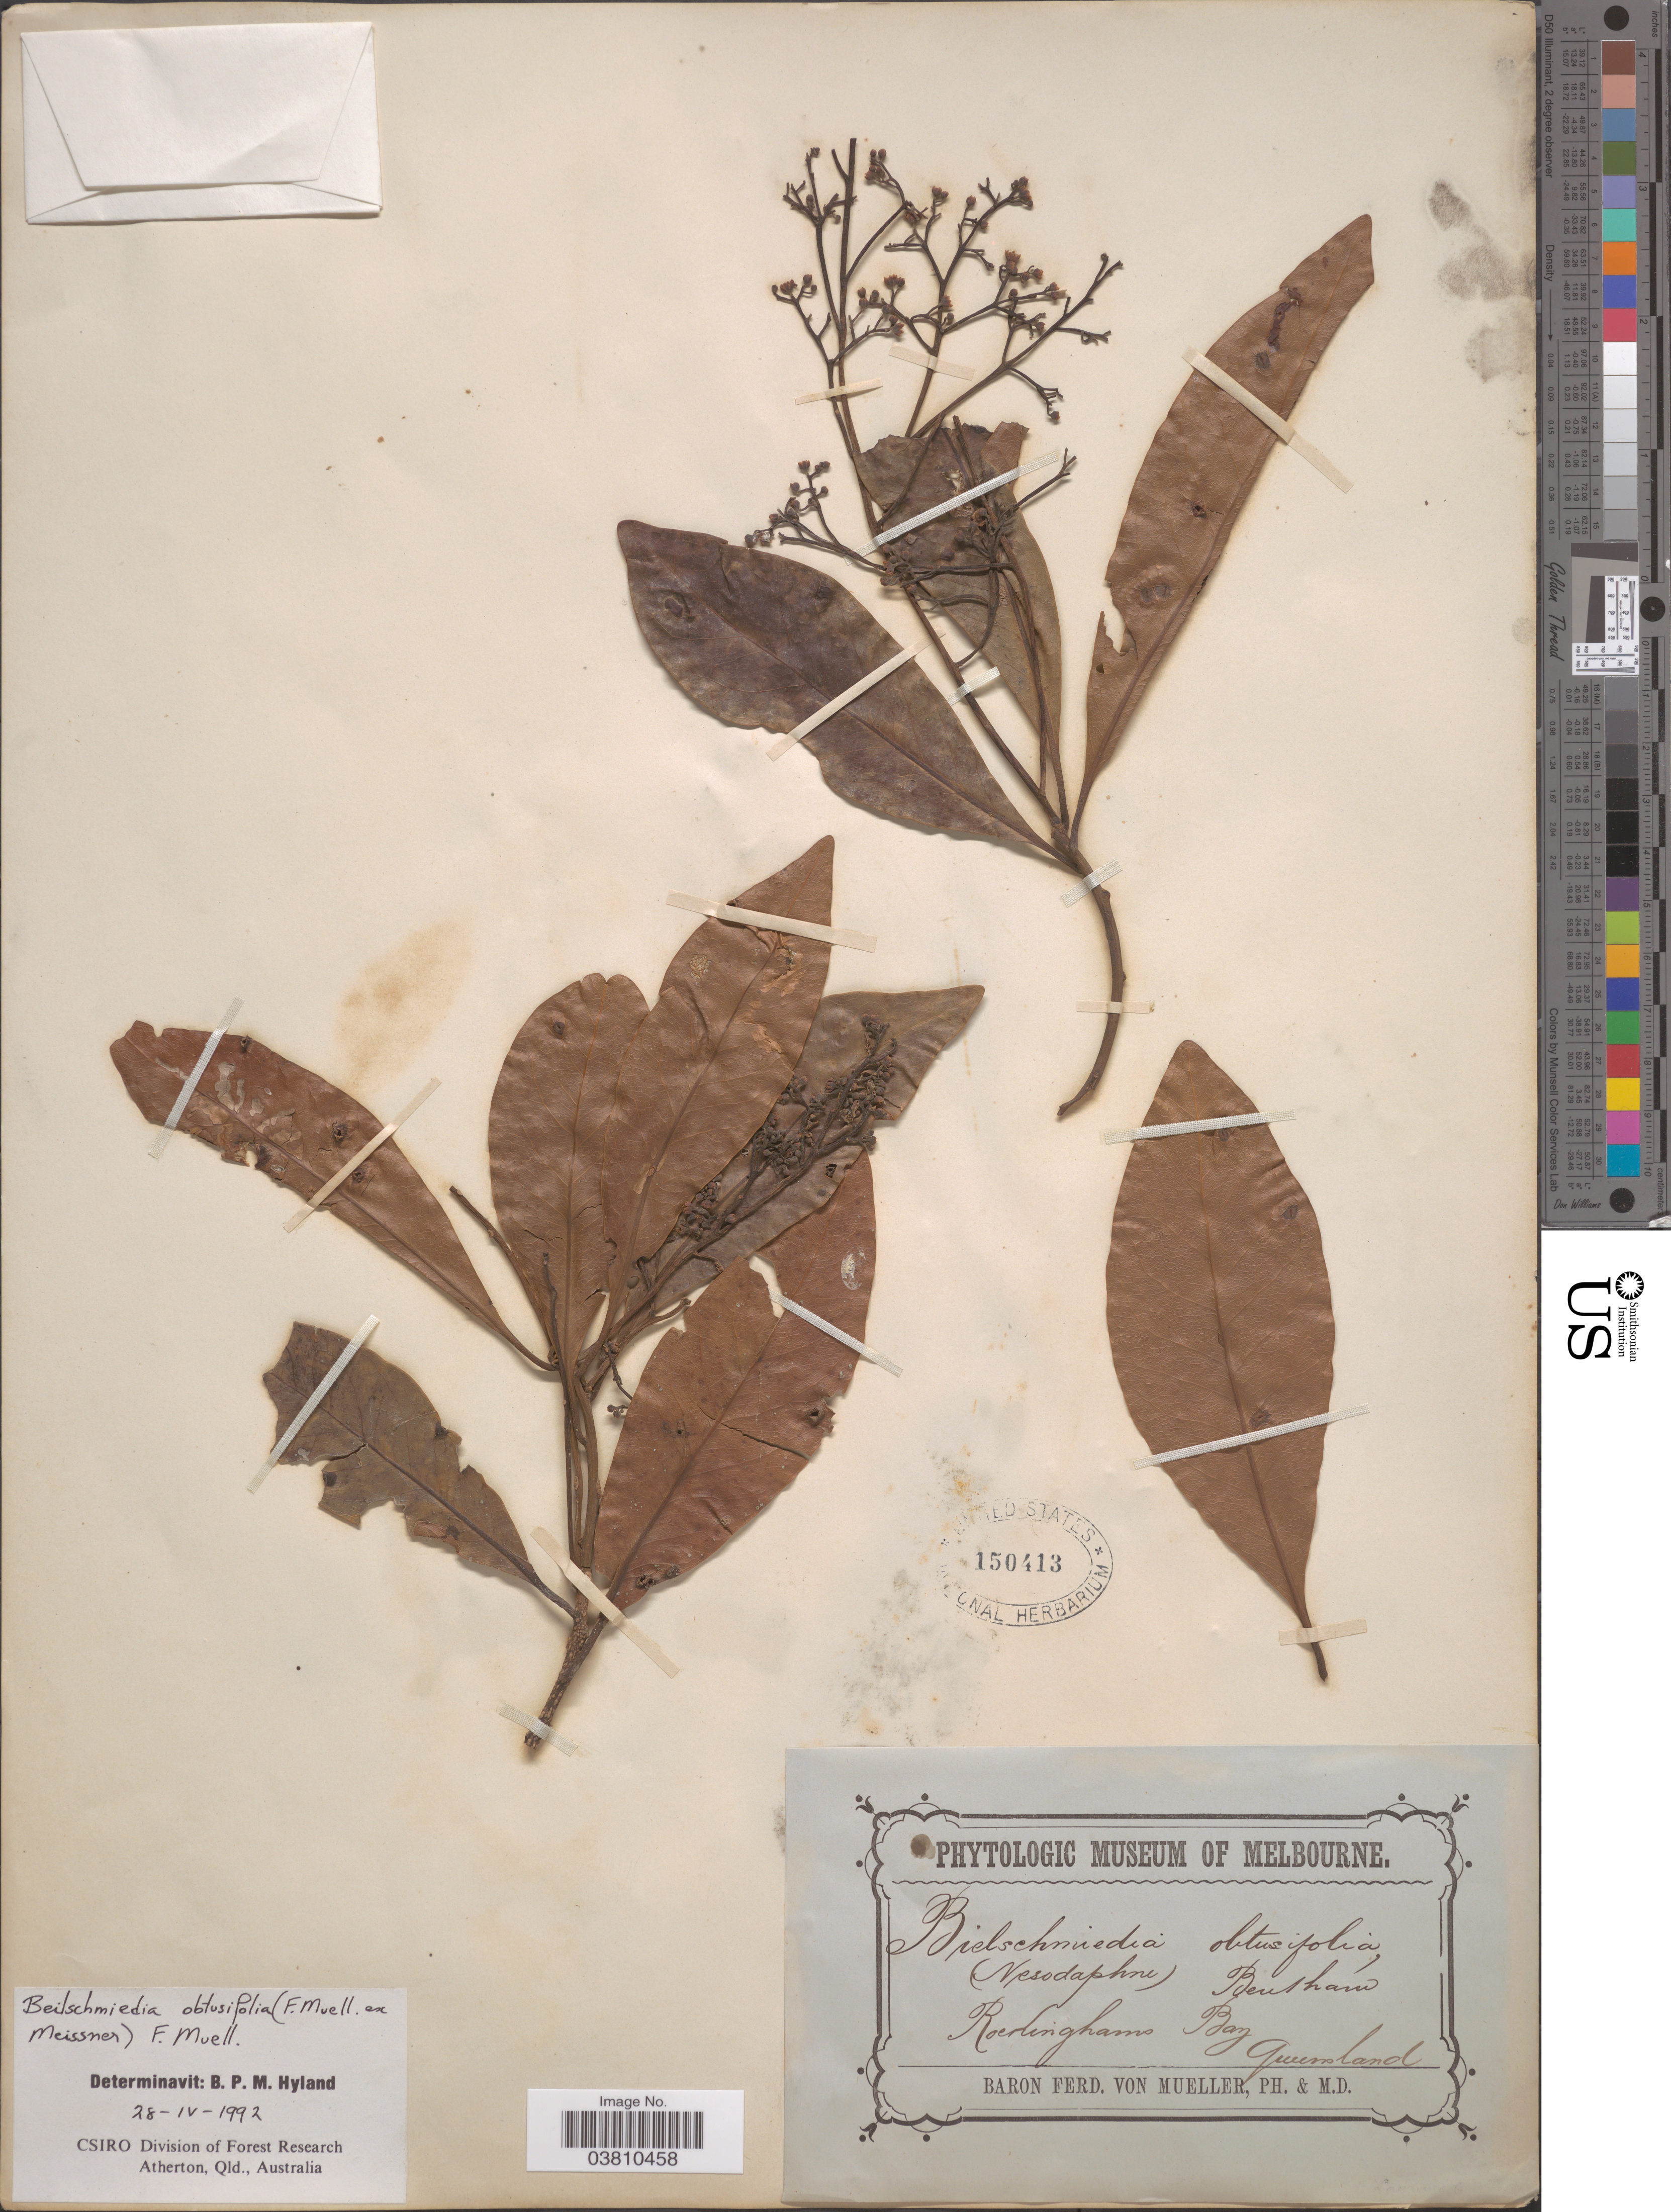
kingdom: Plantae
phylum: Tracheophyta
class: Magnoliopsida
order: Laurales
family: Lauraceae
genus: Beilschmiedia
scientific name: Beilschmiedia obtusifolia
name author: (Meisn.) F. Muell.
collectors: B. von Mueller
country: Australia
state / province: Queensland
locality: Roerlinghams Bay.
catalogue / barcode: US 150413